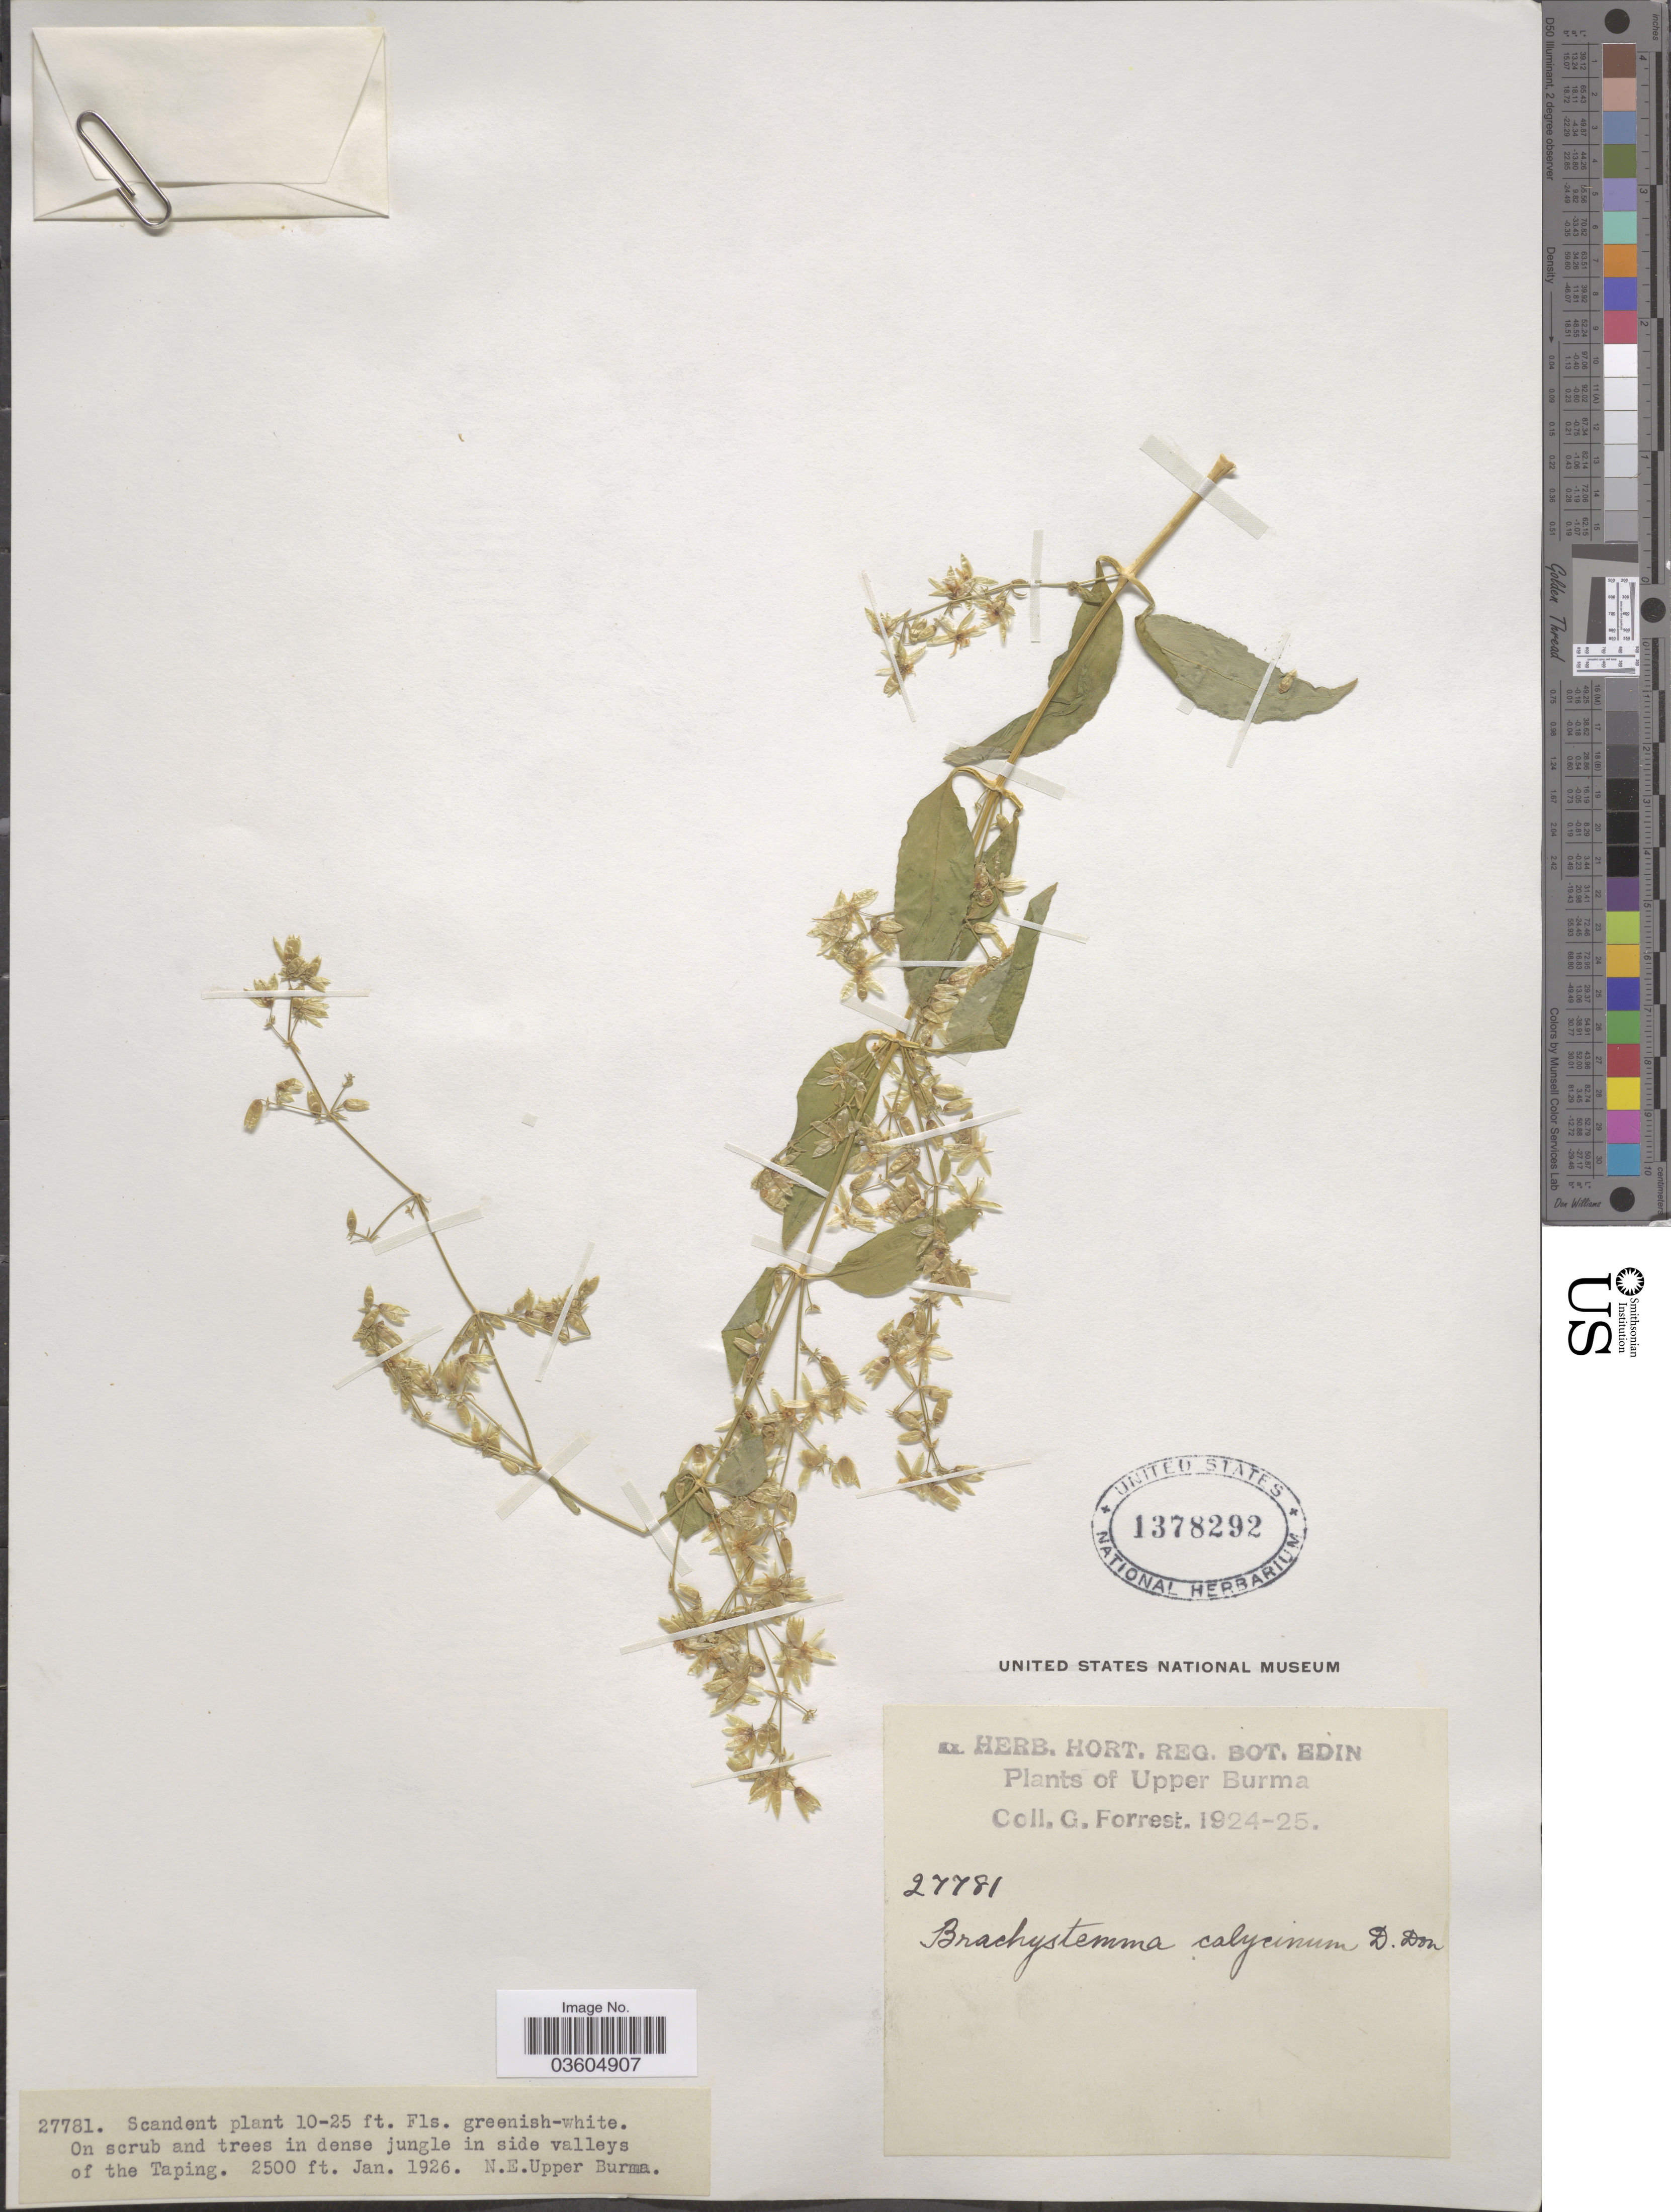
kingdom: Plantae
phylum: Tracheophyta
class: Magnoliopsida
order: Caryophyllales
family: Caryophyllaceae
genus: Brachystemma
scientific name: Brachystemma calycinum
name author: D. Don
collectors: G. Forrest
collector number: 27781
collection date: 1926-01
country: Myanmar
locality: On scrub and trees in dense jungle in side valleys of the Taping. N.E. Upper Burma.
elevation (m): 762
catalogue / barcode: US 1378292